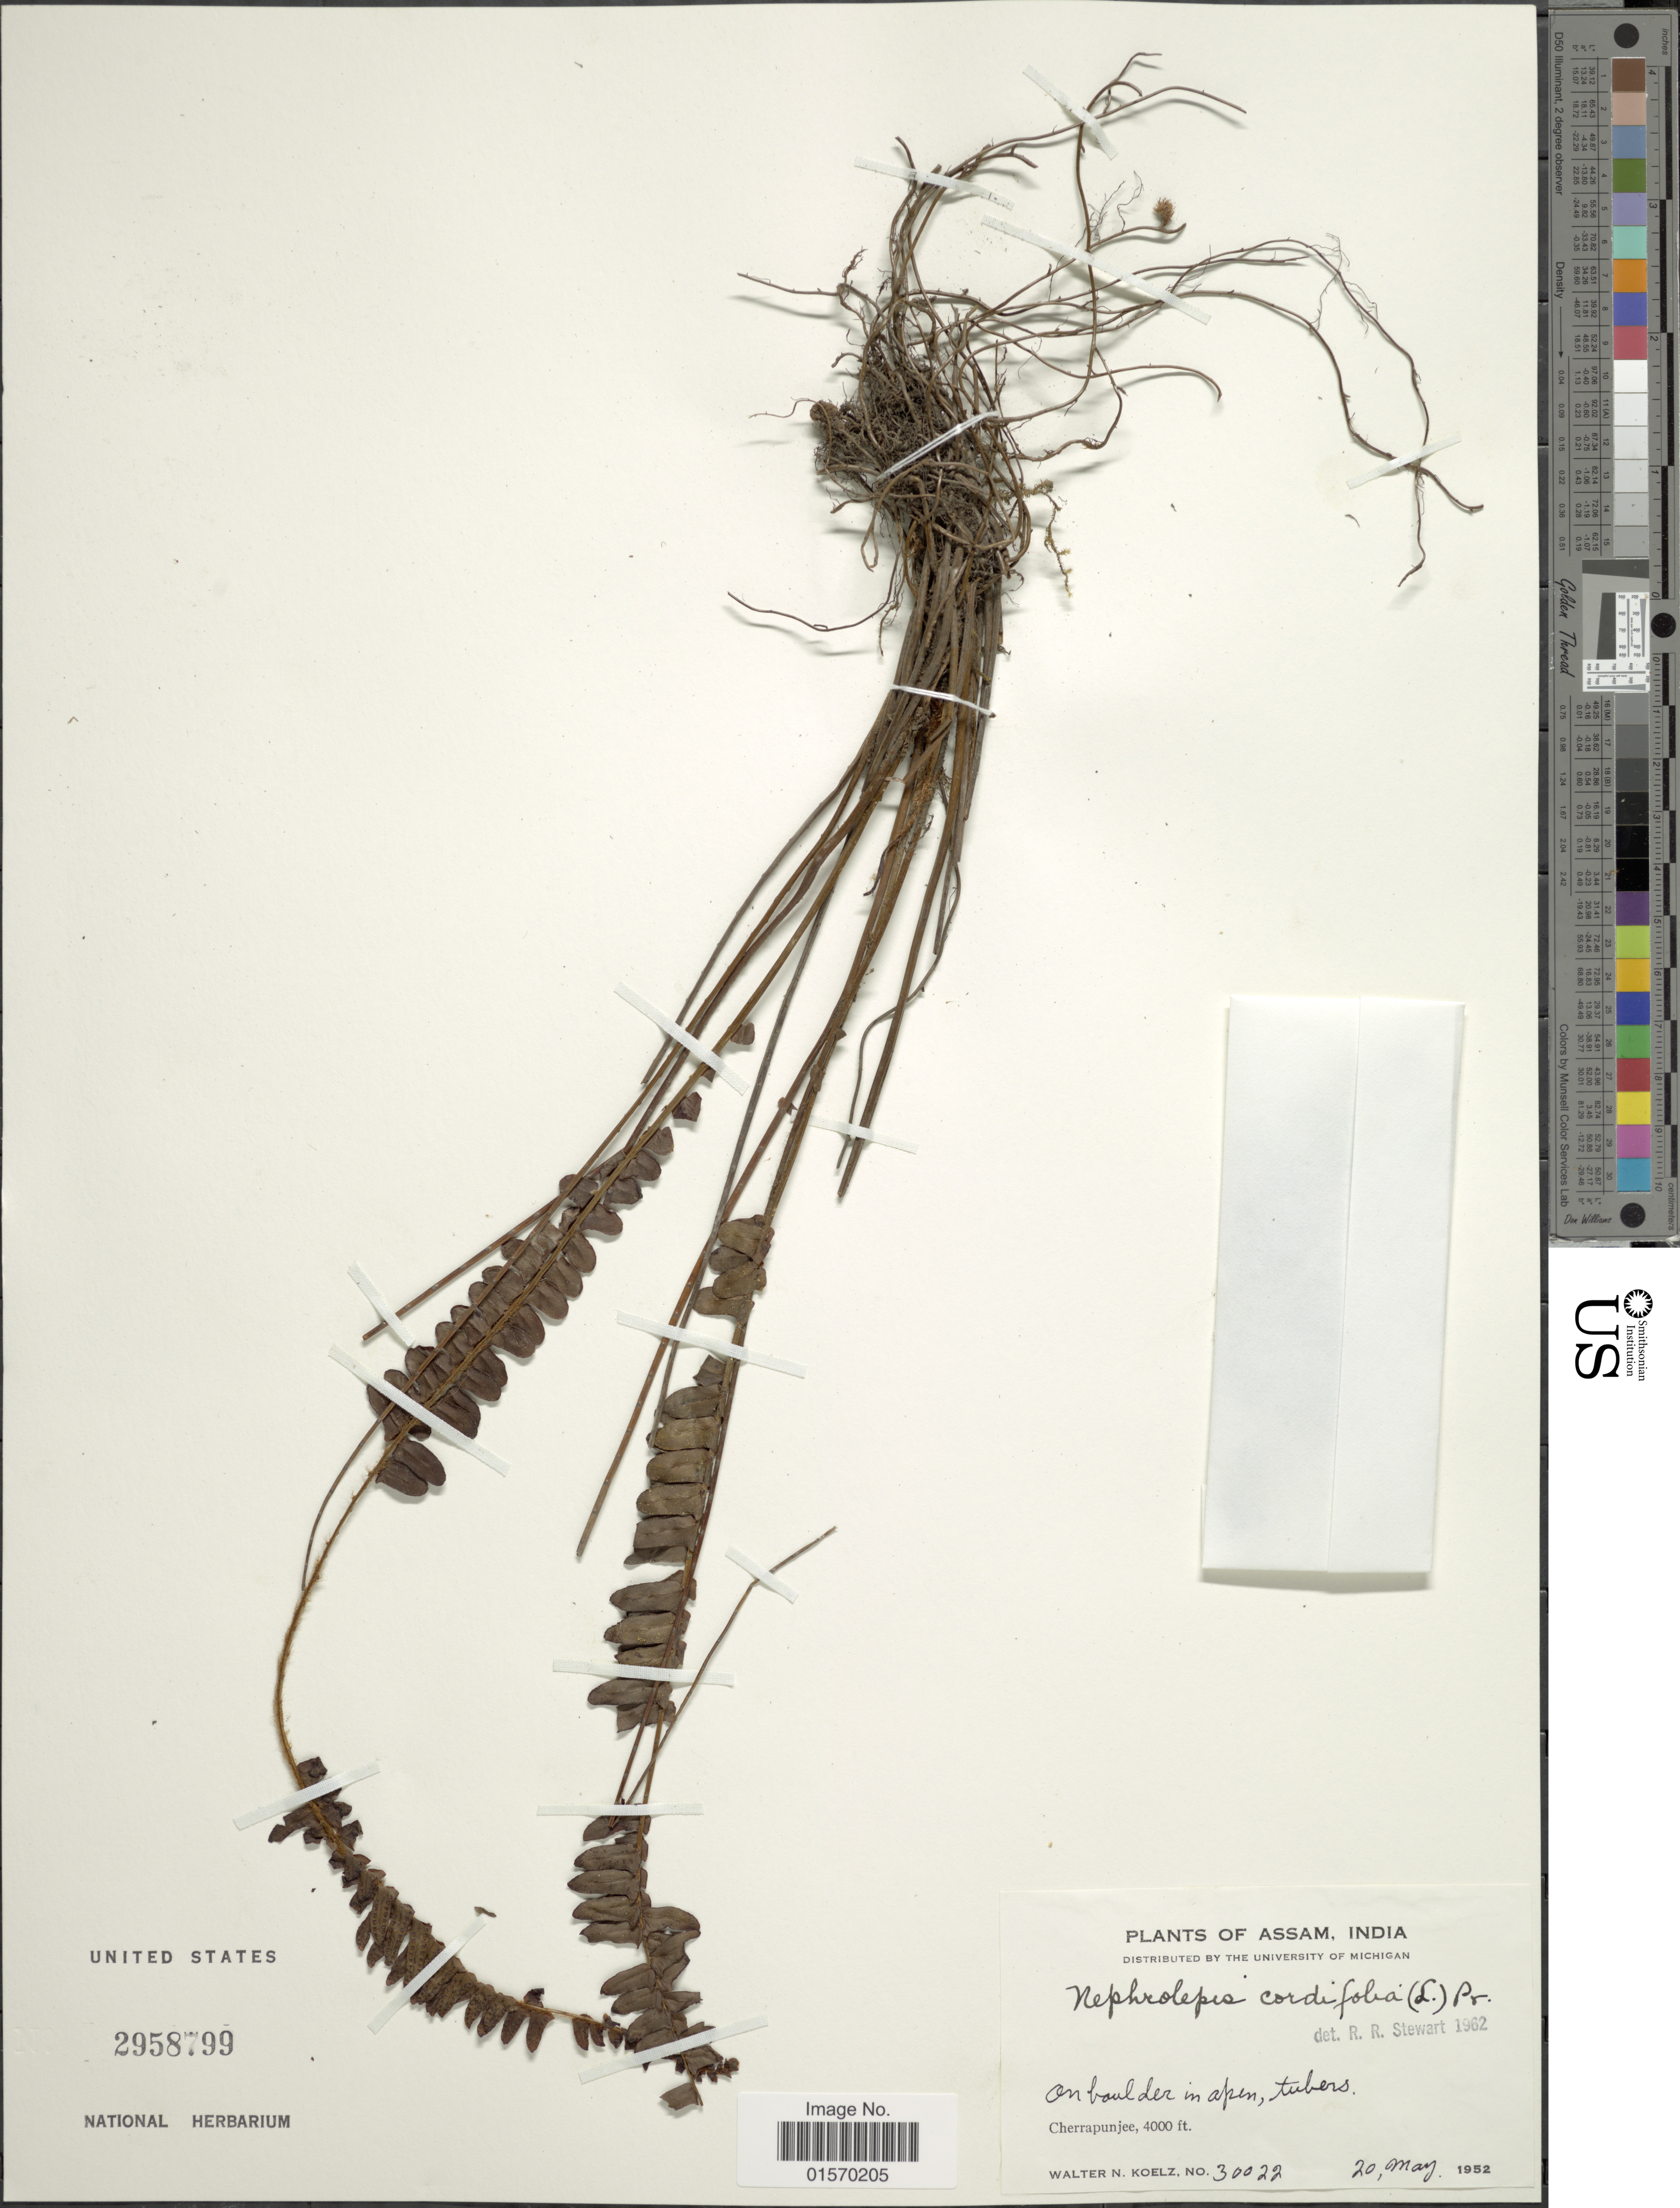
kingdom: Plantae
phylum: Tracheophyta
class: Polypodiopsida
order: Polypodiales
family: Nephrolepidaceae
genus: Nephrolepis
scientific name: Nephrolepis cordifolia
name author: (L.) C. Presl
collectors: W. N. Koelz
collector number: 30022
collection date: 1952-05-20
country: India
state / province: Assam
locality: Cherrapunjee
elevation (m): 1219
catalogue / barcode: US 2958799